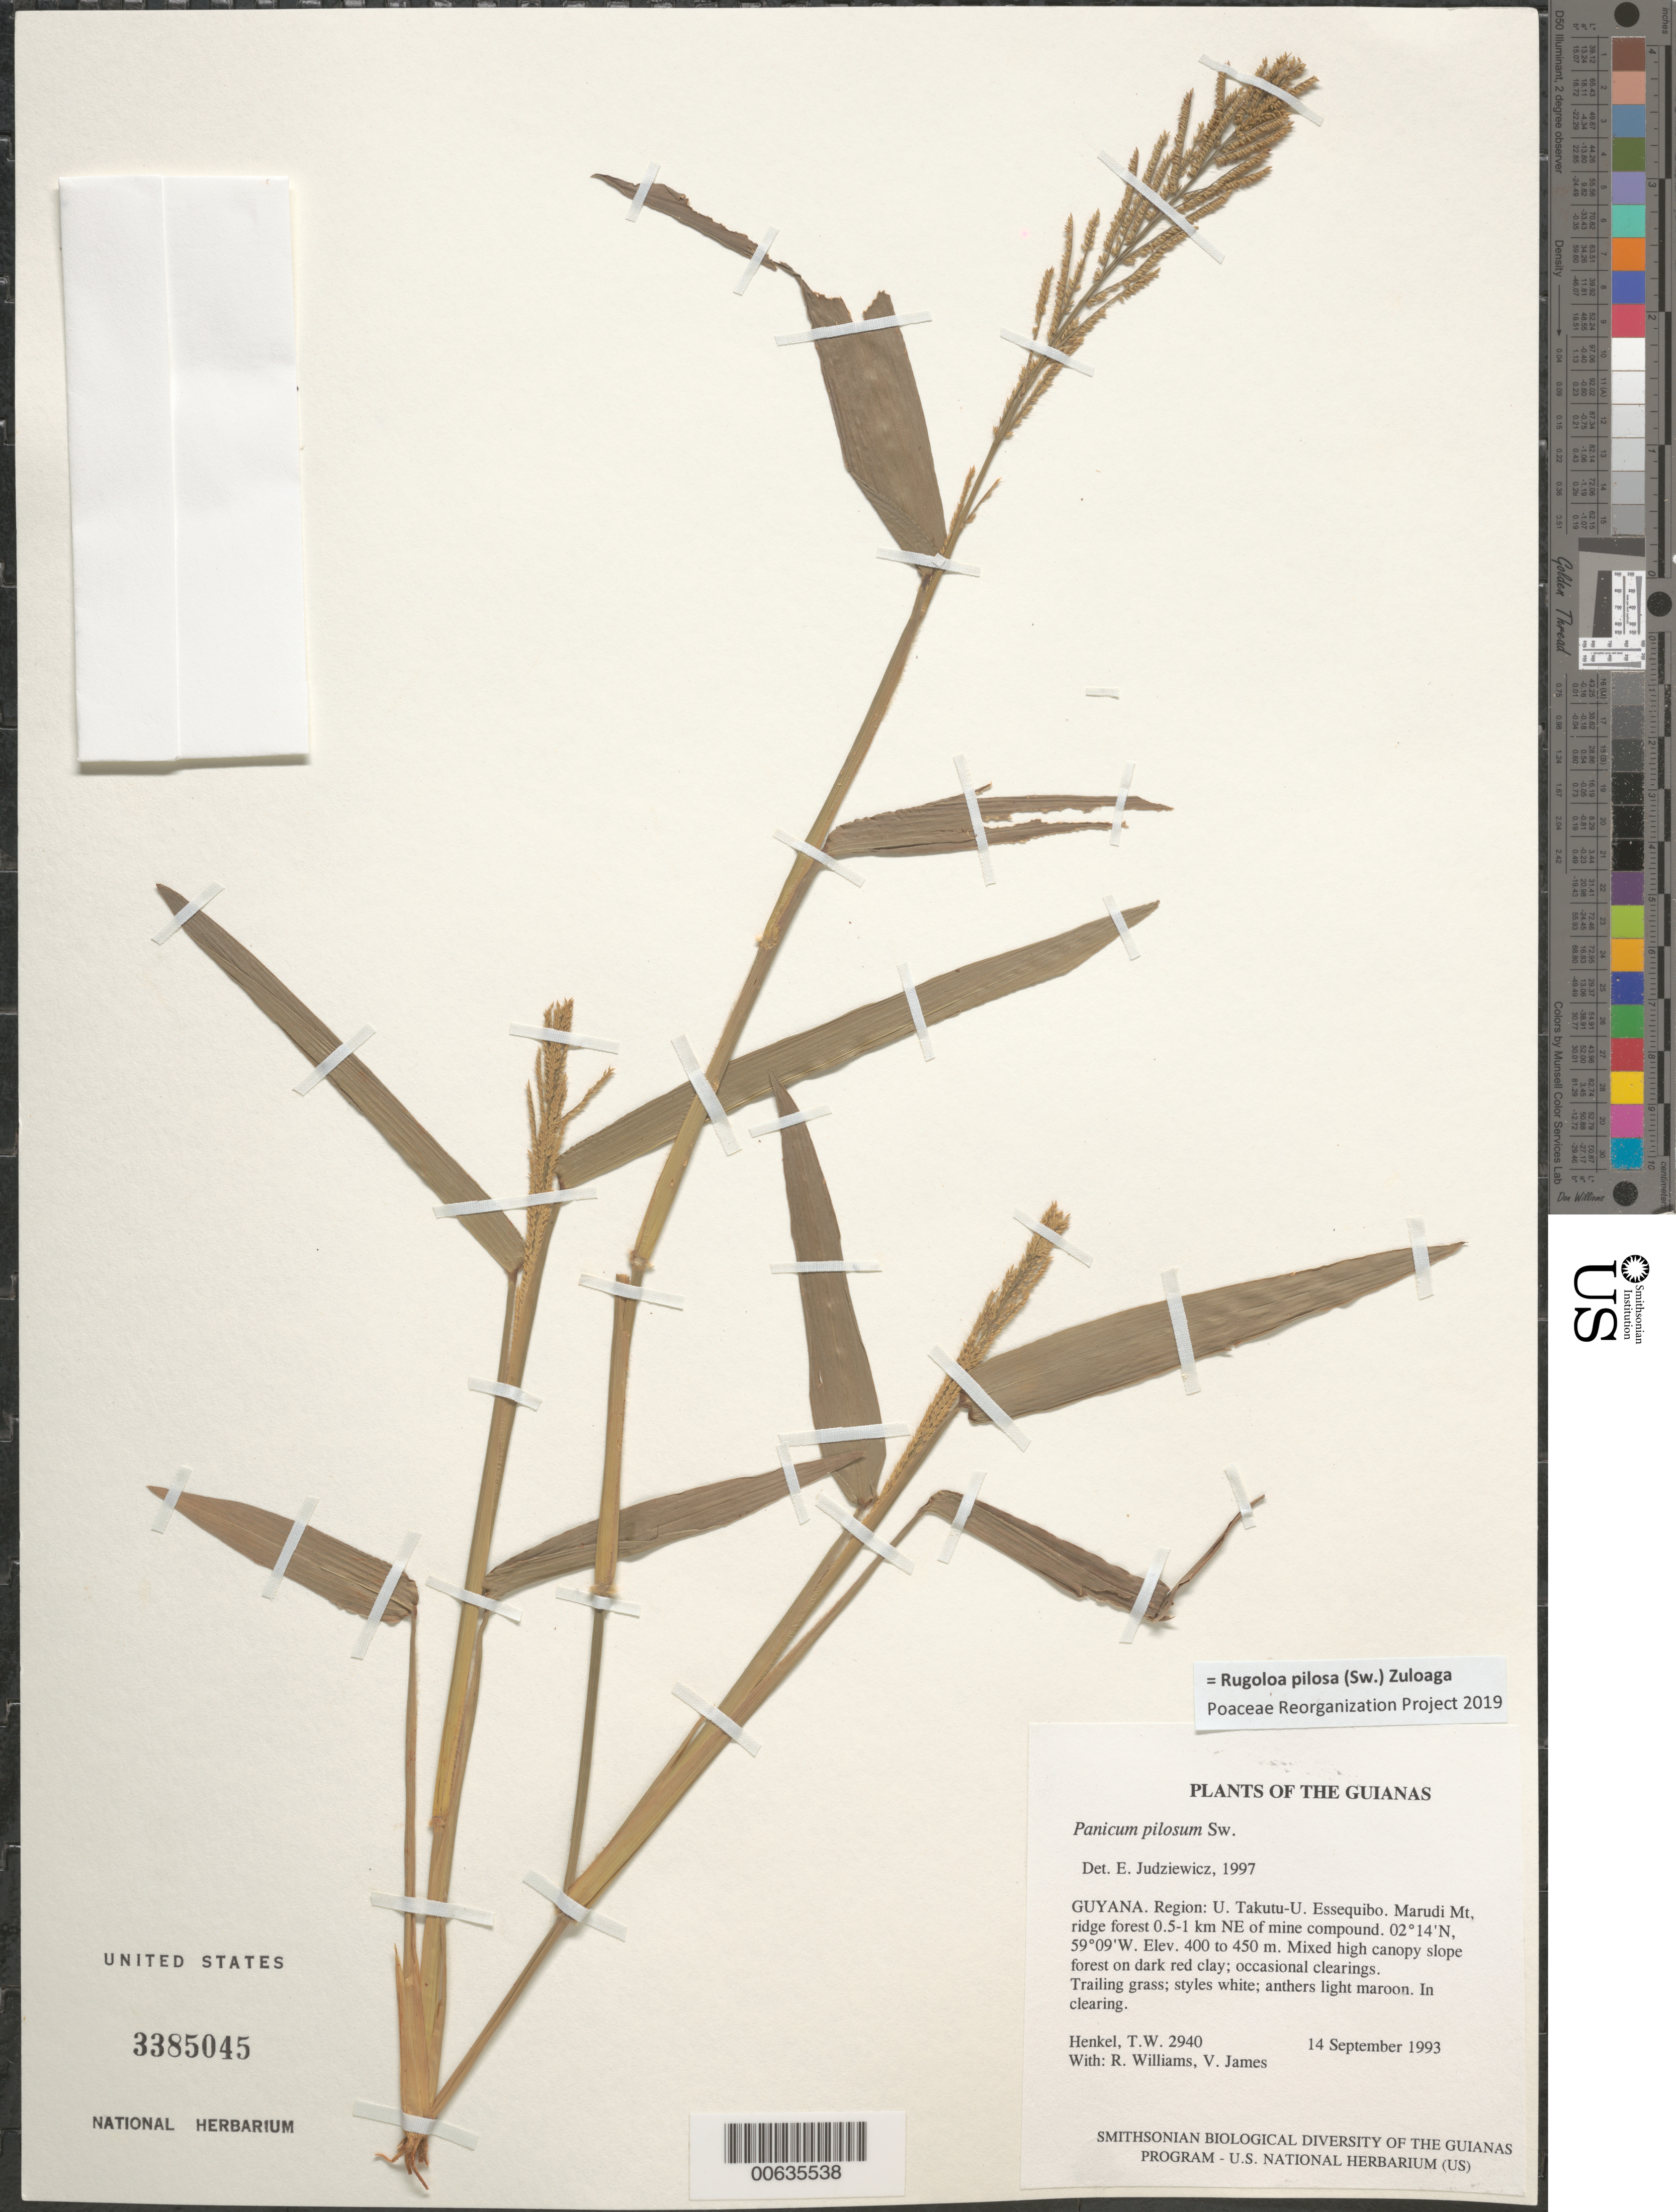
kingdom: Plantae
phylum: Tracheophyta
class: Liliopsida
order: Poales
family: Poaceae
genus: Panicum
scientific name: Panicum pilosum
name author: Sw.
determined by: Judziewicz, E. J.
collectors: T. Henkel, R. Williams & V. James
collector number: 2940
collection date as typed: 14 September 1993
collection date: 1993-09-14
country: Guyana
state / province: U. Takutu-U. Essequibo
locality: Marudi Mt, ridge forest 0.5-1 km NE of mine compound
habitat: Mixed high canopy slope forest on dark red clay; occasional clearings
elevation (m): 400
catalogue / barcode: US 3385045